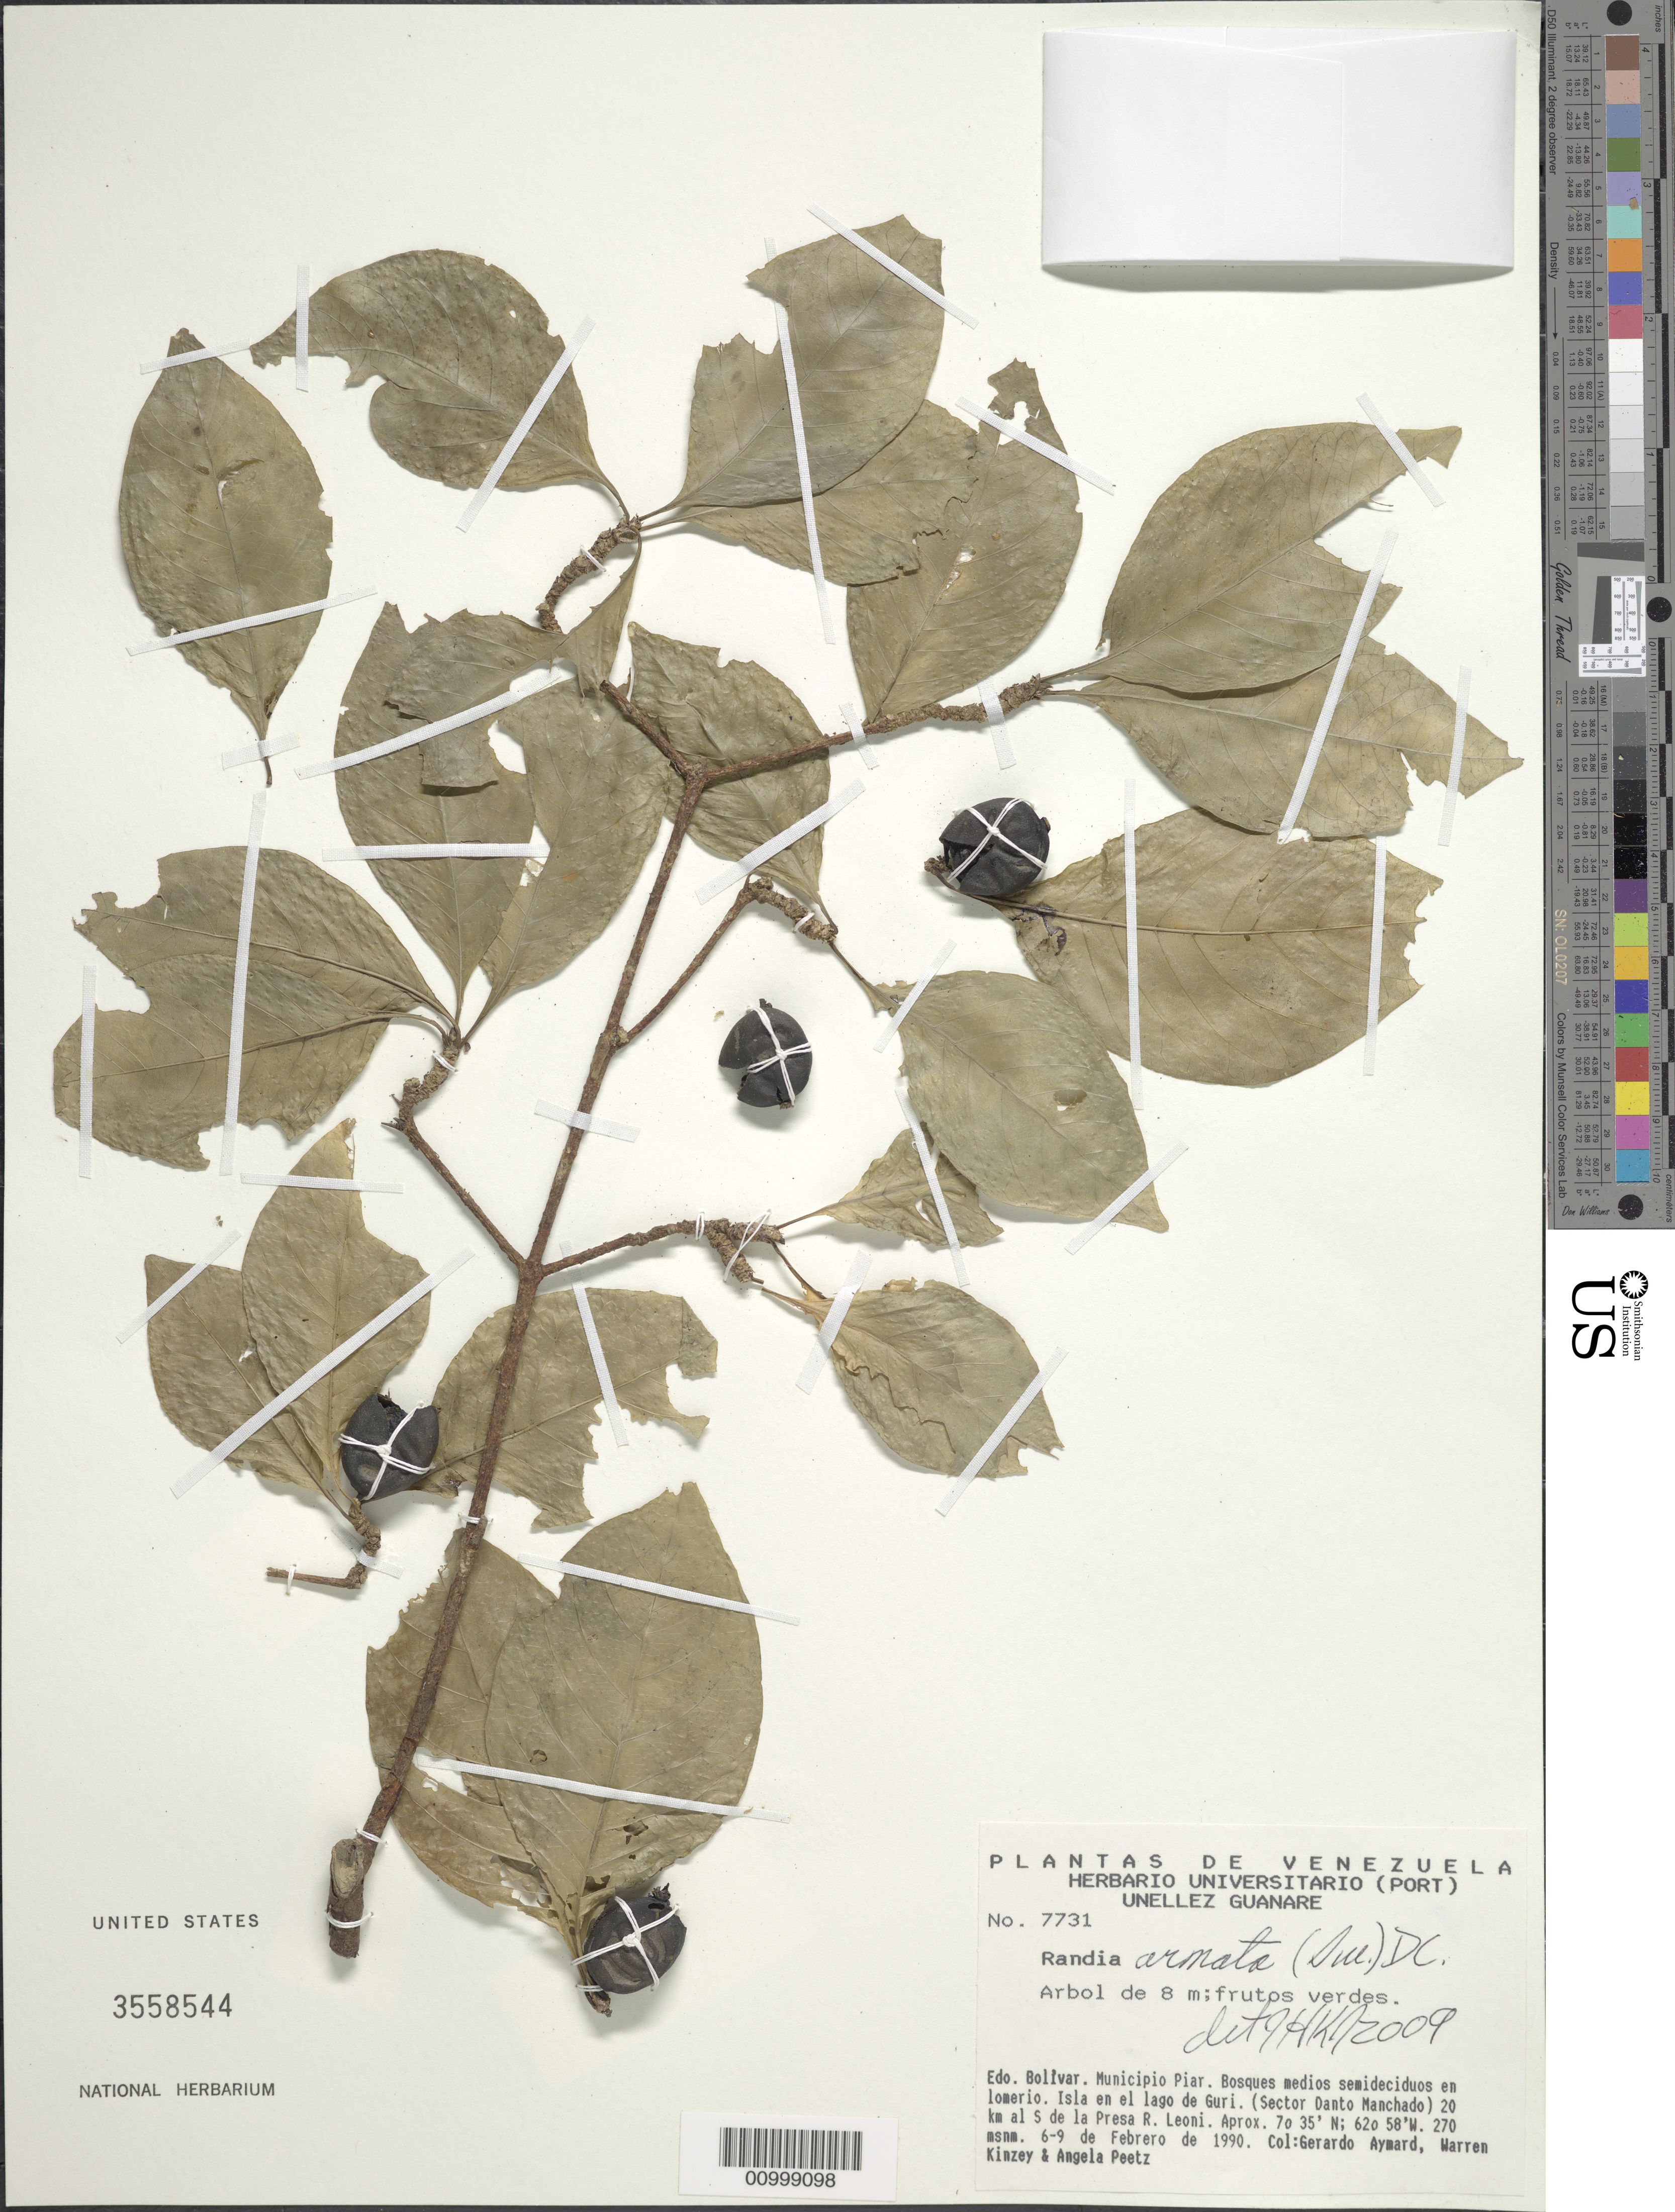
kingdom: Plantae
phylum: Tracheophyta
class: Magnoliopsida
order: Gentianales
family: Rubiaceae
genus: Randia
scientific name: Randia armata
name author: (Sw.) DC.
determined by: Kirkbride, J. H.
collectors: G. A. Aymard, W. Kinzey & A. Peetz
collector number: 7731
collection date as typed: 6-Feb-90 to 9-Feb-90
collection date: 1990-02-06/1990-02-09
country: Venezuela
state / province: Bolívar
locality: Municipio Piar. Bosques medios semideciduos en lomerio. Isla en el lago de Guri. (Sector Danto Manchado) 20 km al S de la Presa R. Leoni.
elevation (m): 270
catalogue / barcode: US 3558544